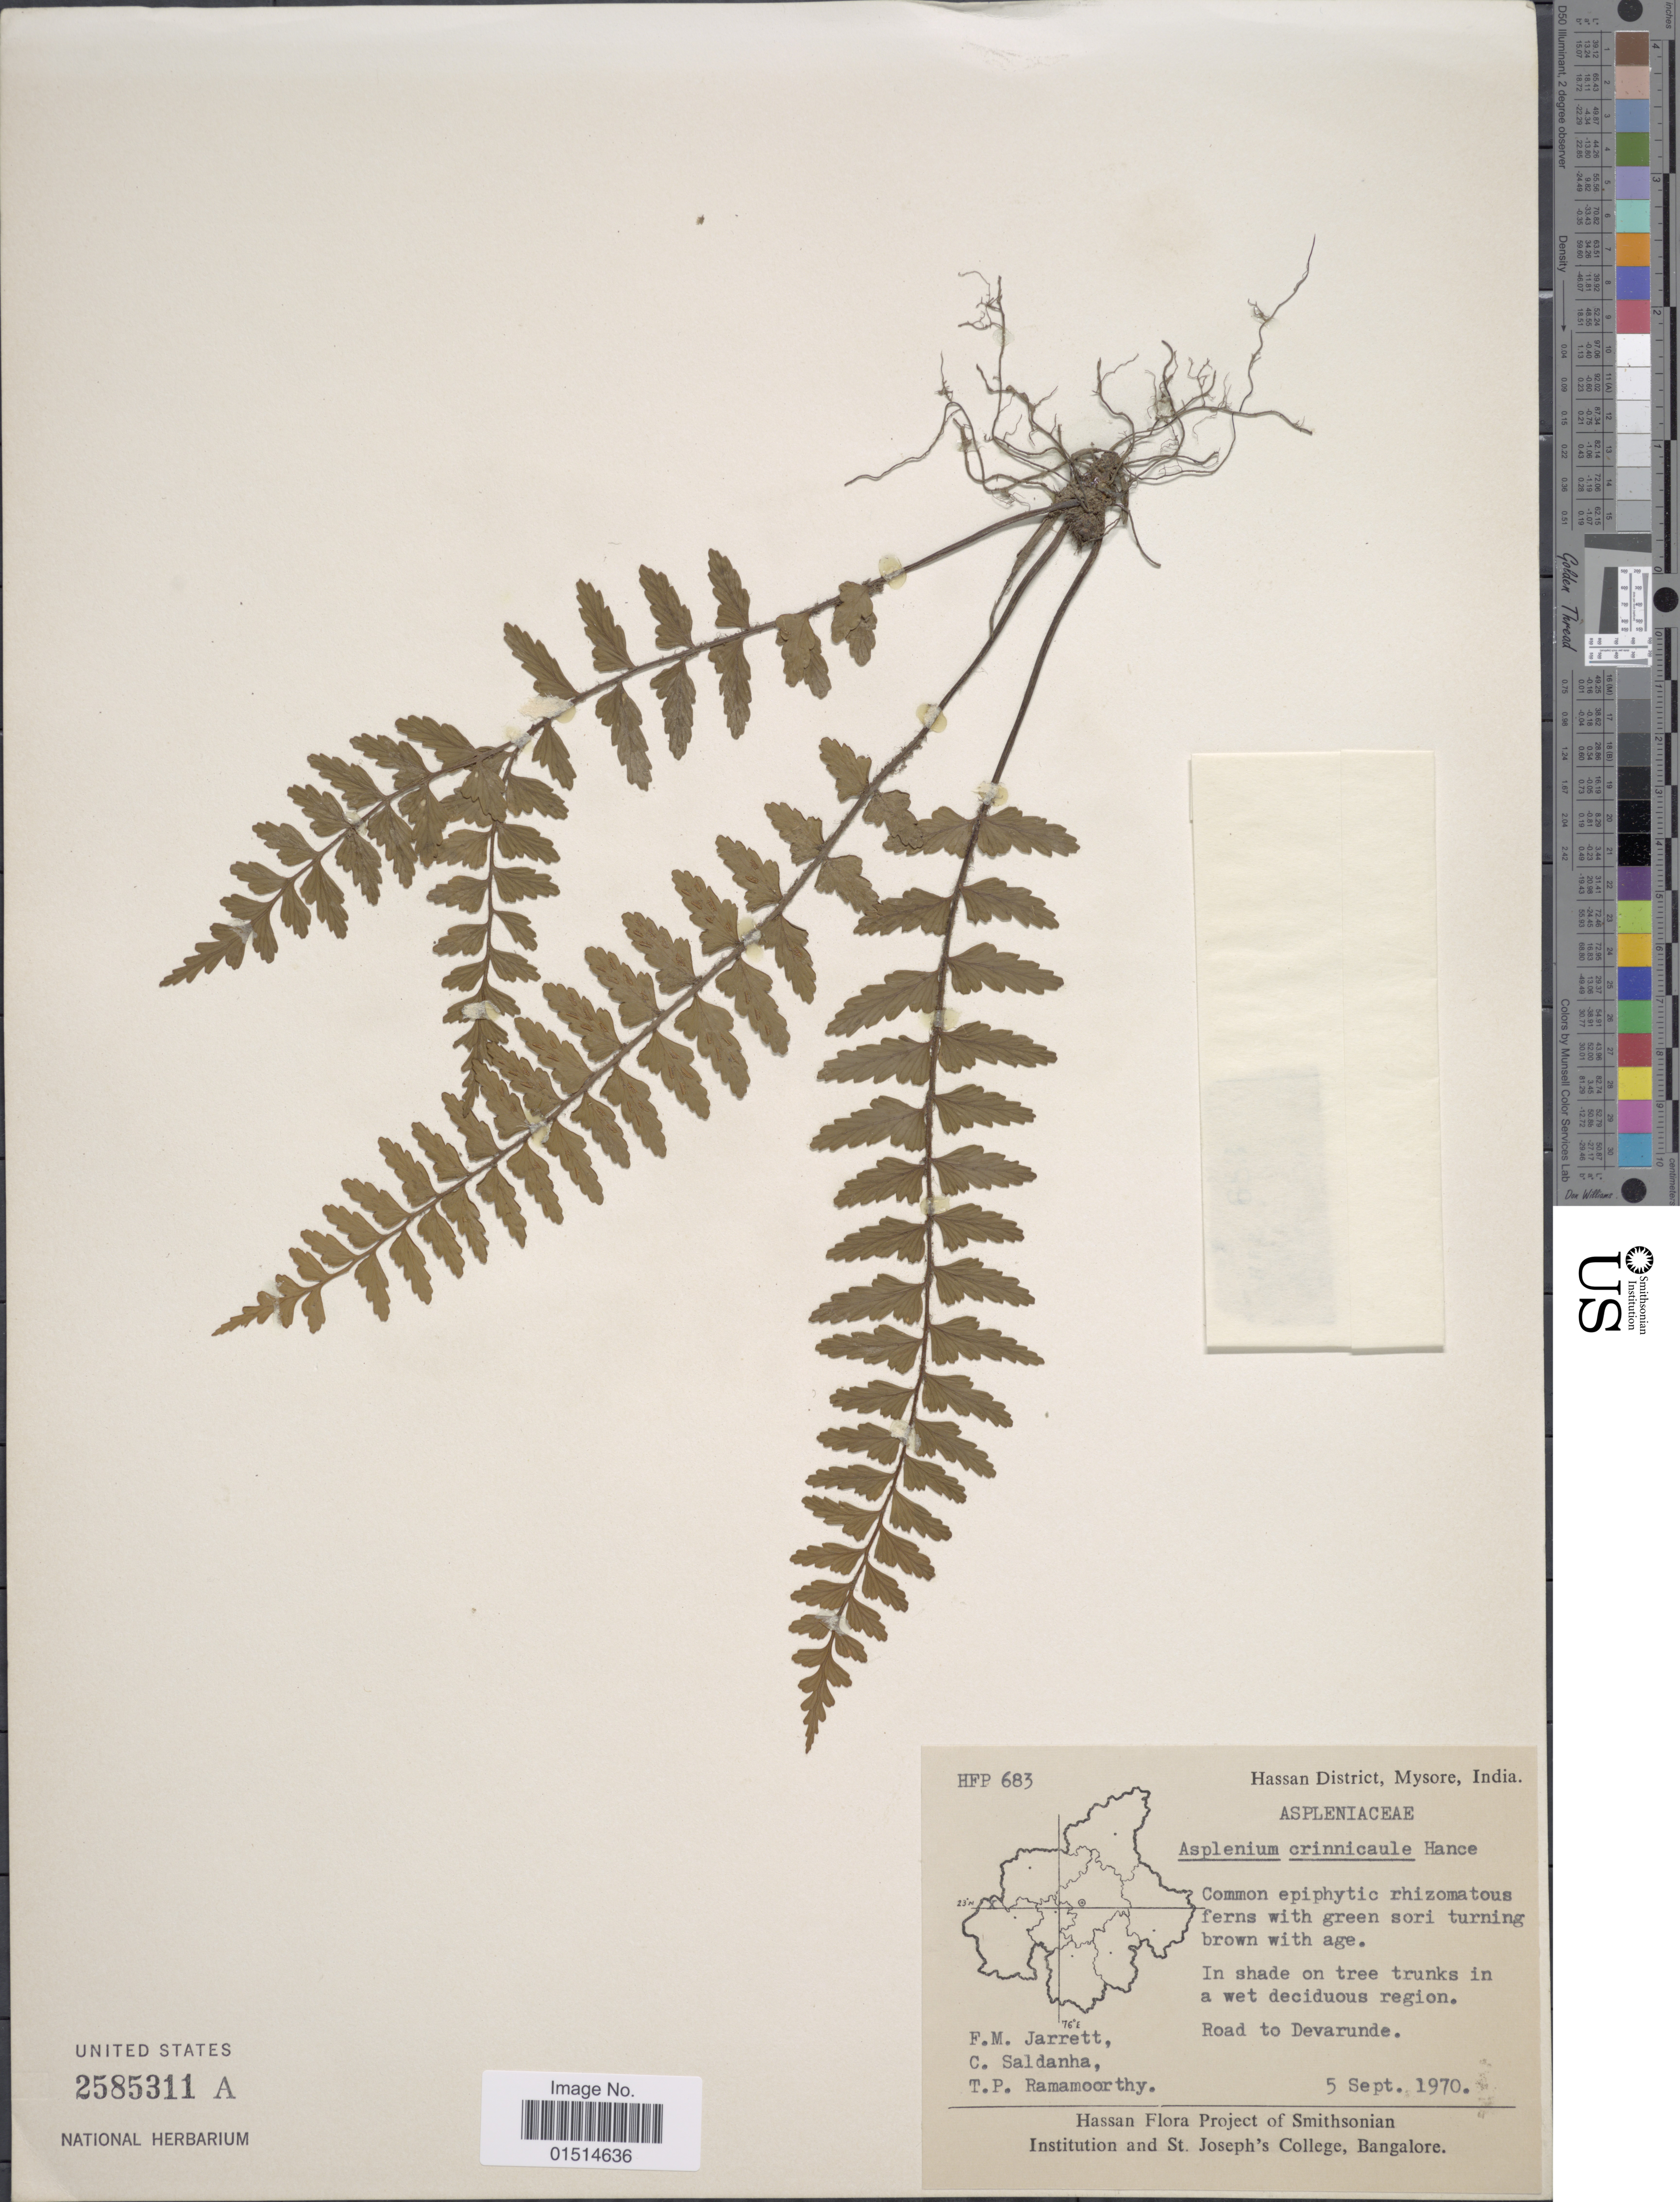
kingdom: Plantae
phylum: Tracheophyta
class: Polypodiopsida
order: Polypodiales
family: Aspleniaceae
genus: Asplenium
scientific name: Asplenium crinicaule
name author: Hance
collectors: F. M. Jarrett, C. Saldanha & T. P. Ramamoorthy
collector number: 683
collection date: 1970-09-05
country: India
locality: Hassan District, Mysore, India, road to Devarunde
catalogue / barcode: US 2585311A